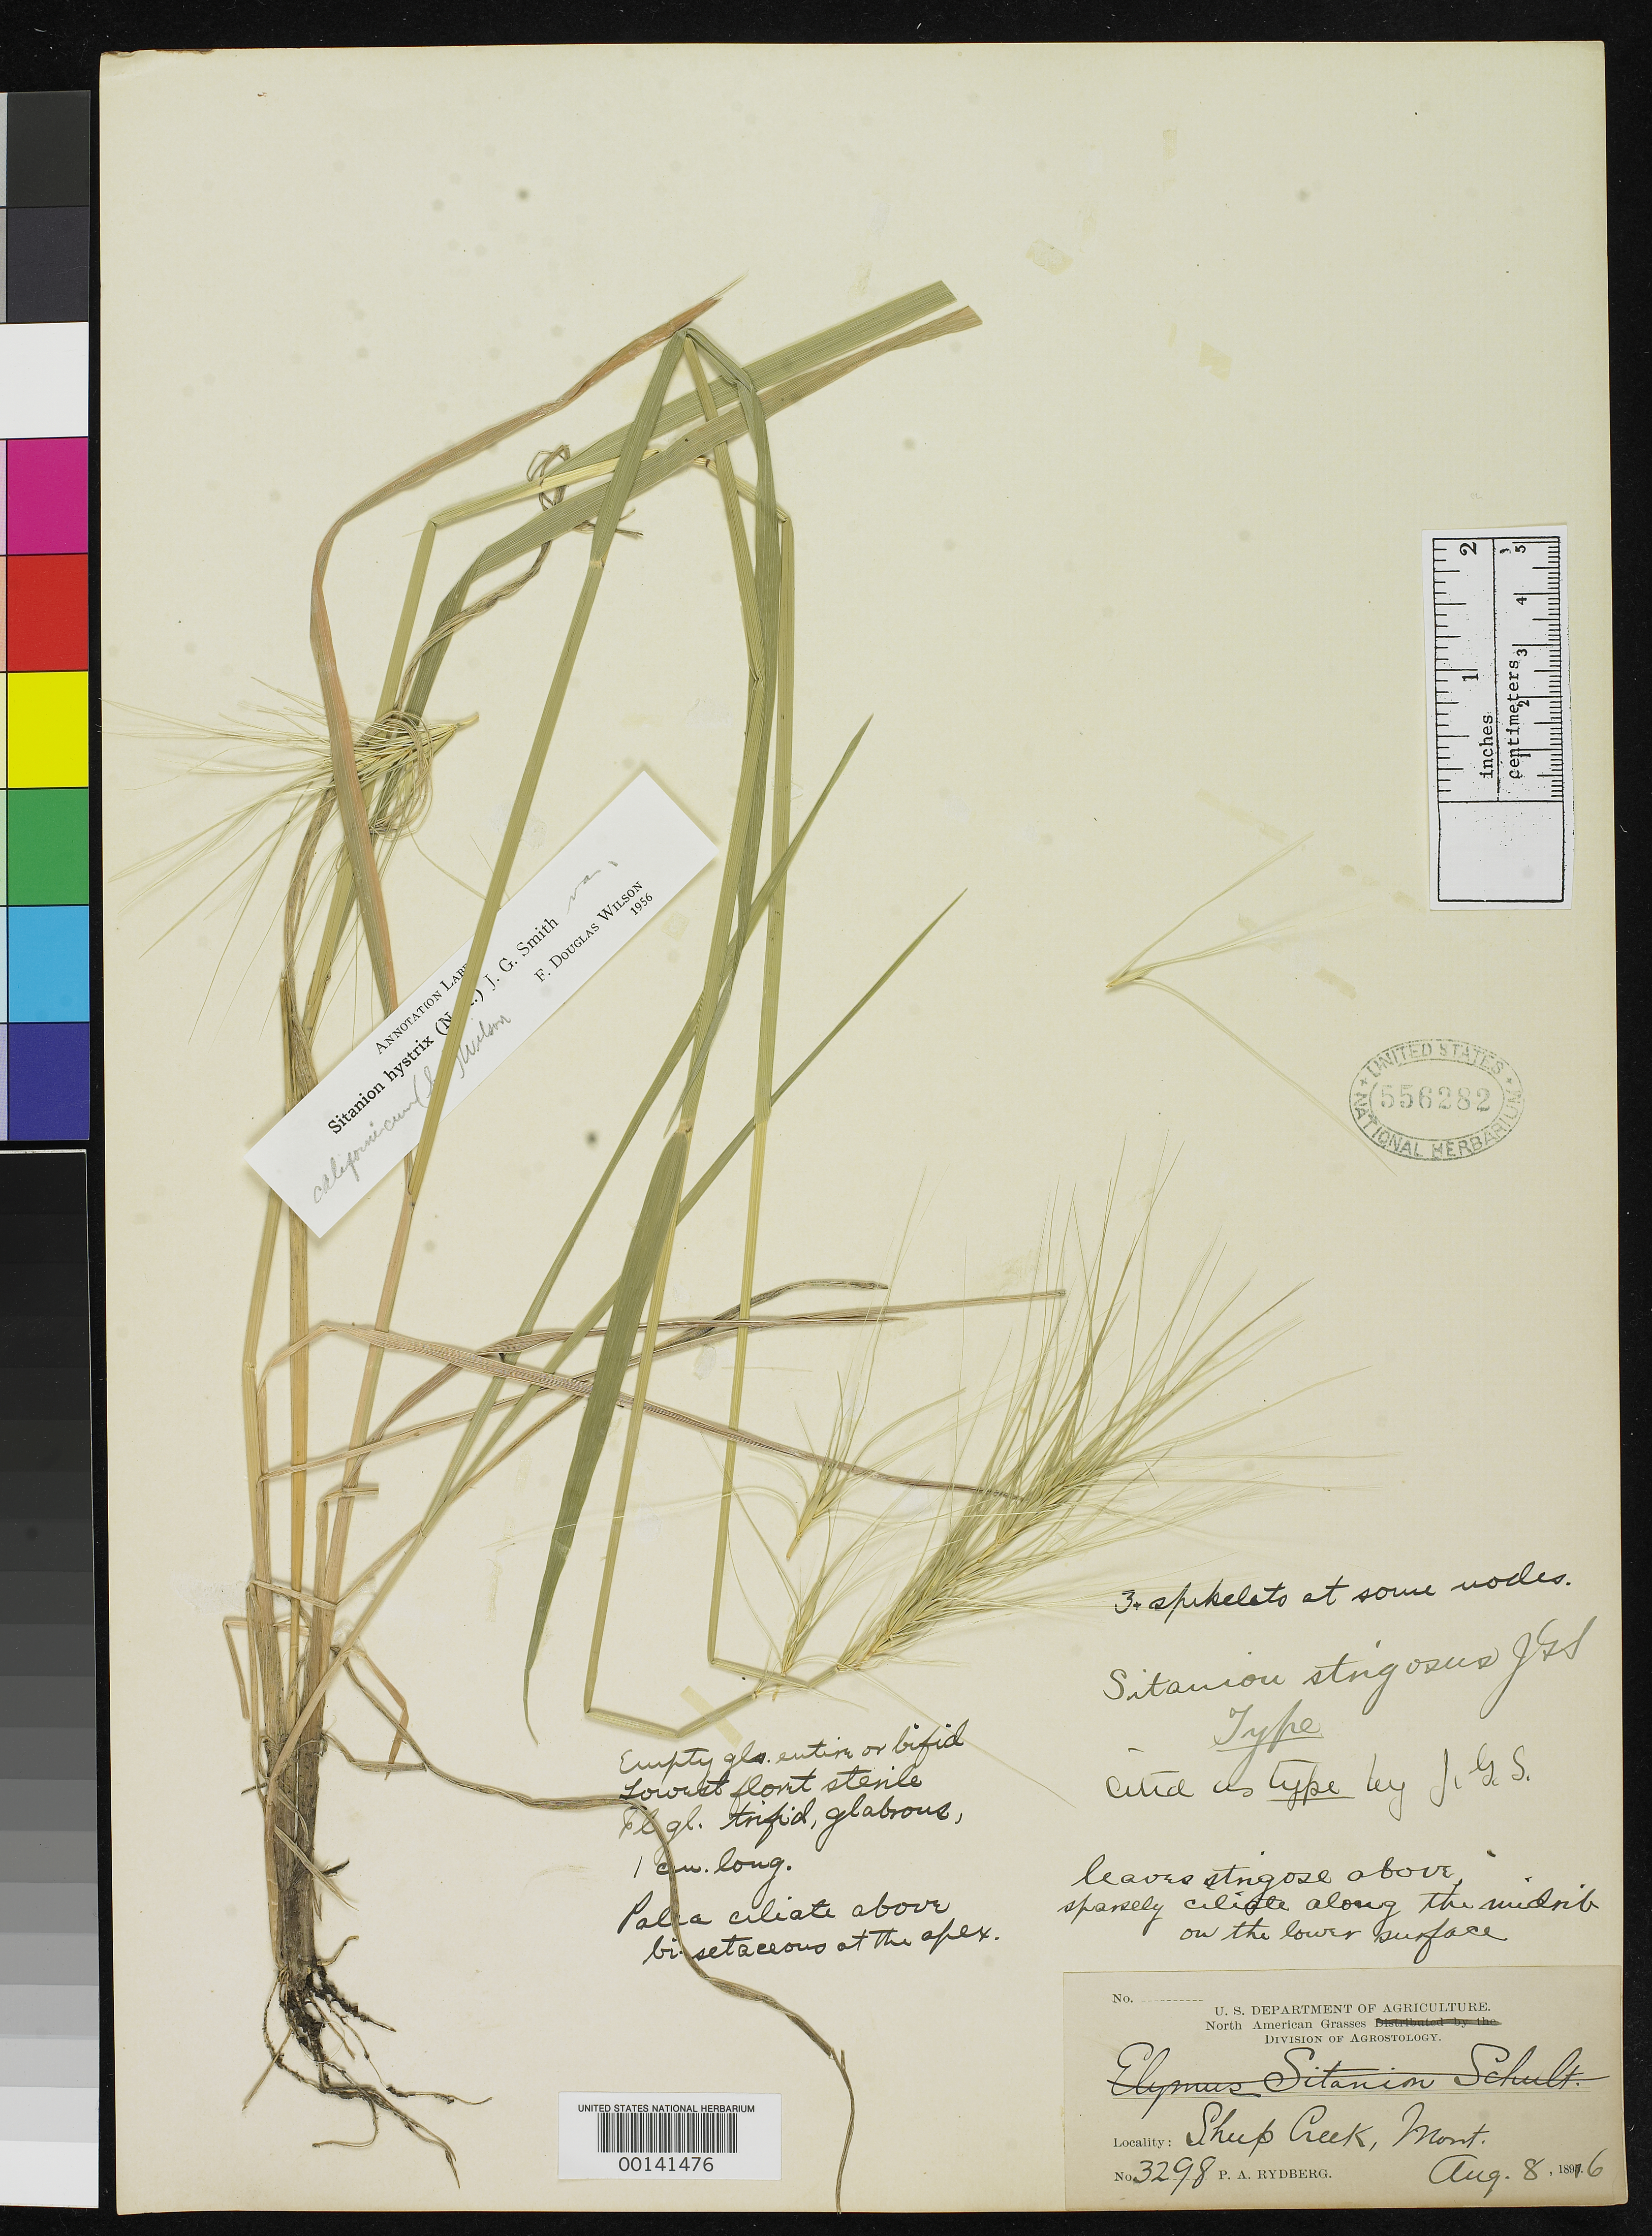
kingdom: Plantae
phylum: Tracheophyta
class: Liliopsida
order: Poales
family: Poaceae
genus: Sitanion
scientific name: Sitanion strigosum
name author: J.G. Sm.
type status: Isotype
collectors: P. A. Rydberg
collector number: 3298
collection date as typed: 08 Aug 1896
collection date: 1896-08-08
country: United States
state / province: Montana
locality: Sheep Creek.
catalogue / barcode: US 556282